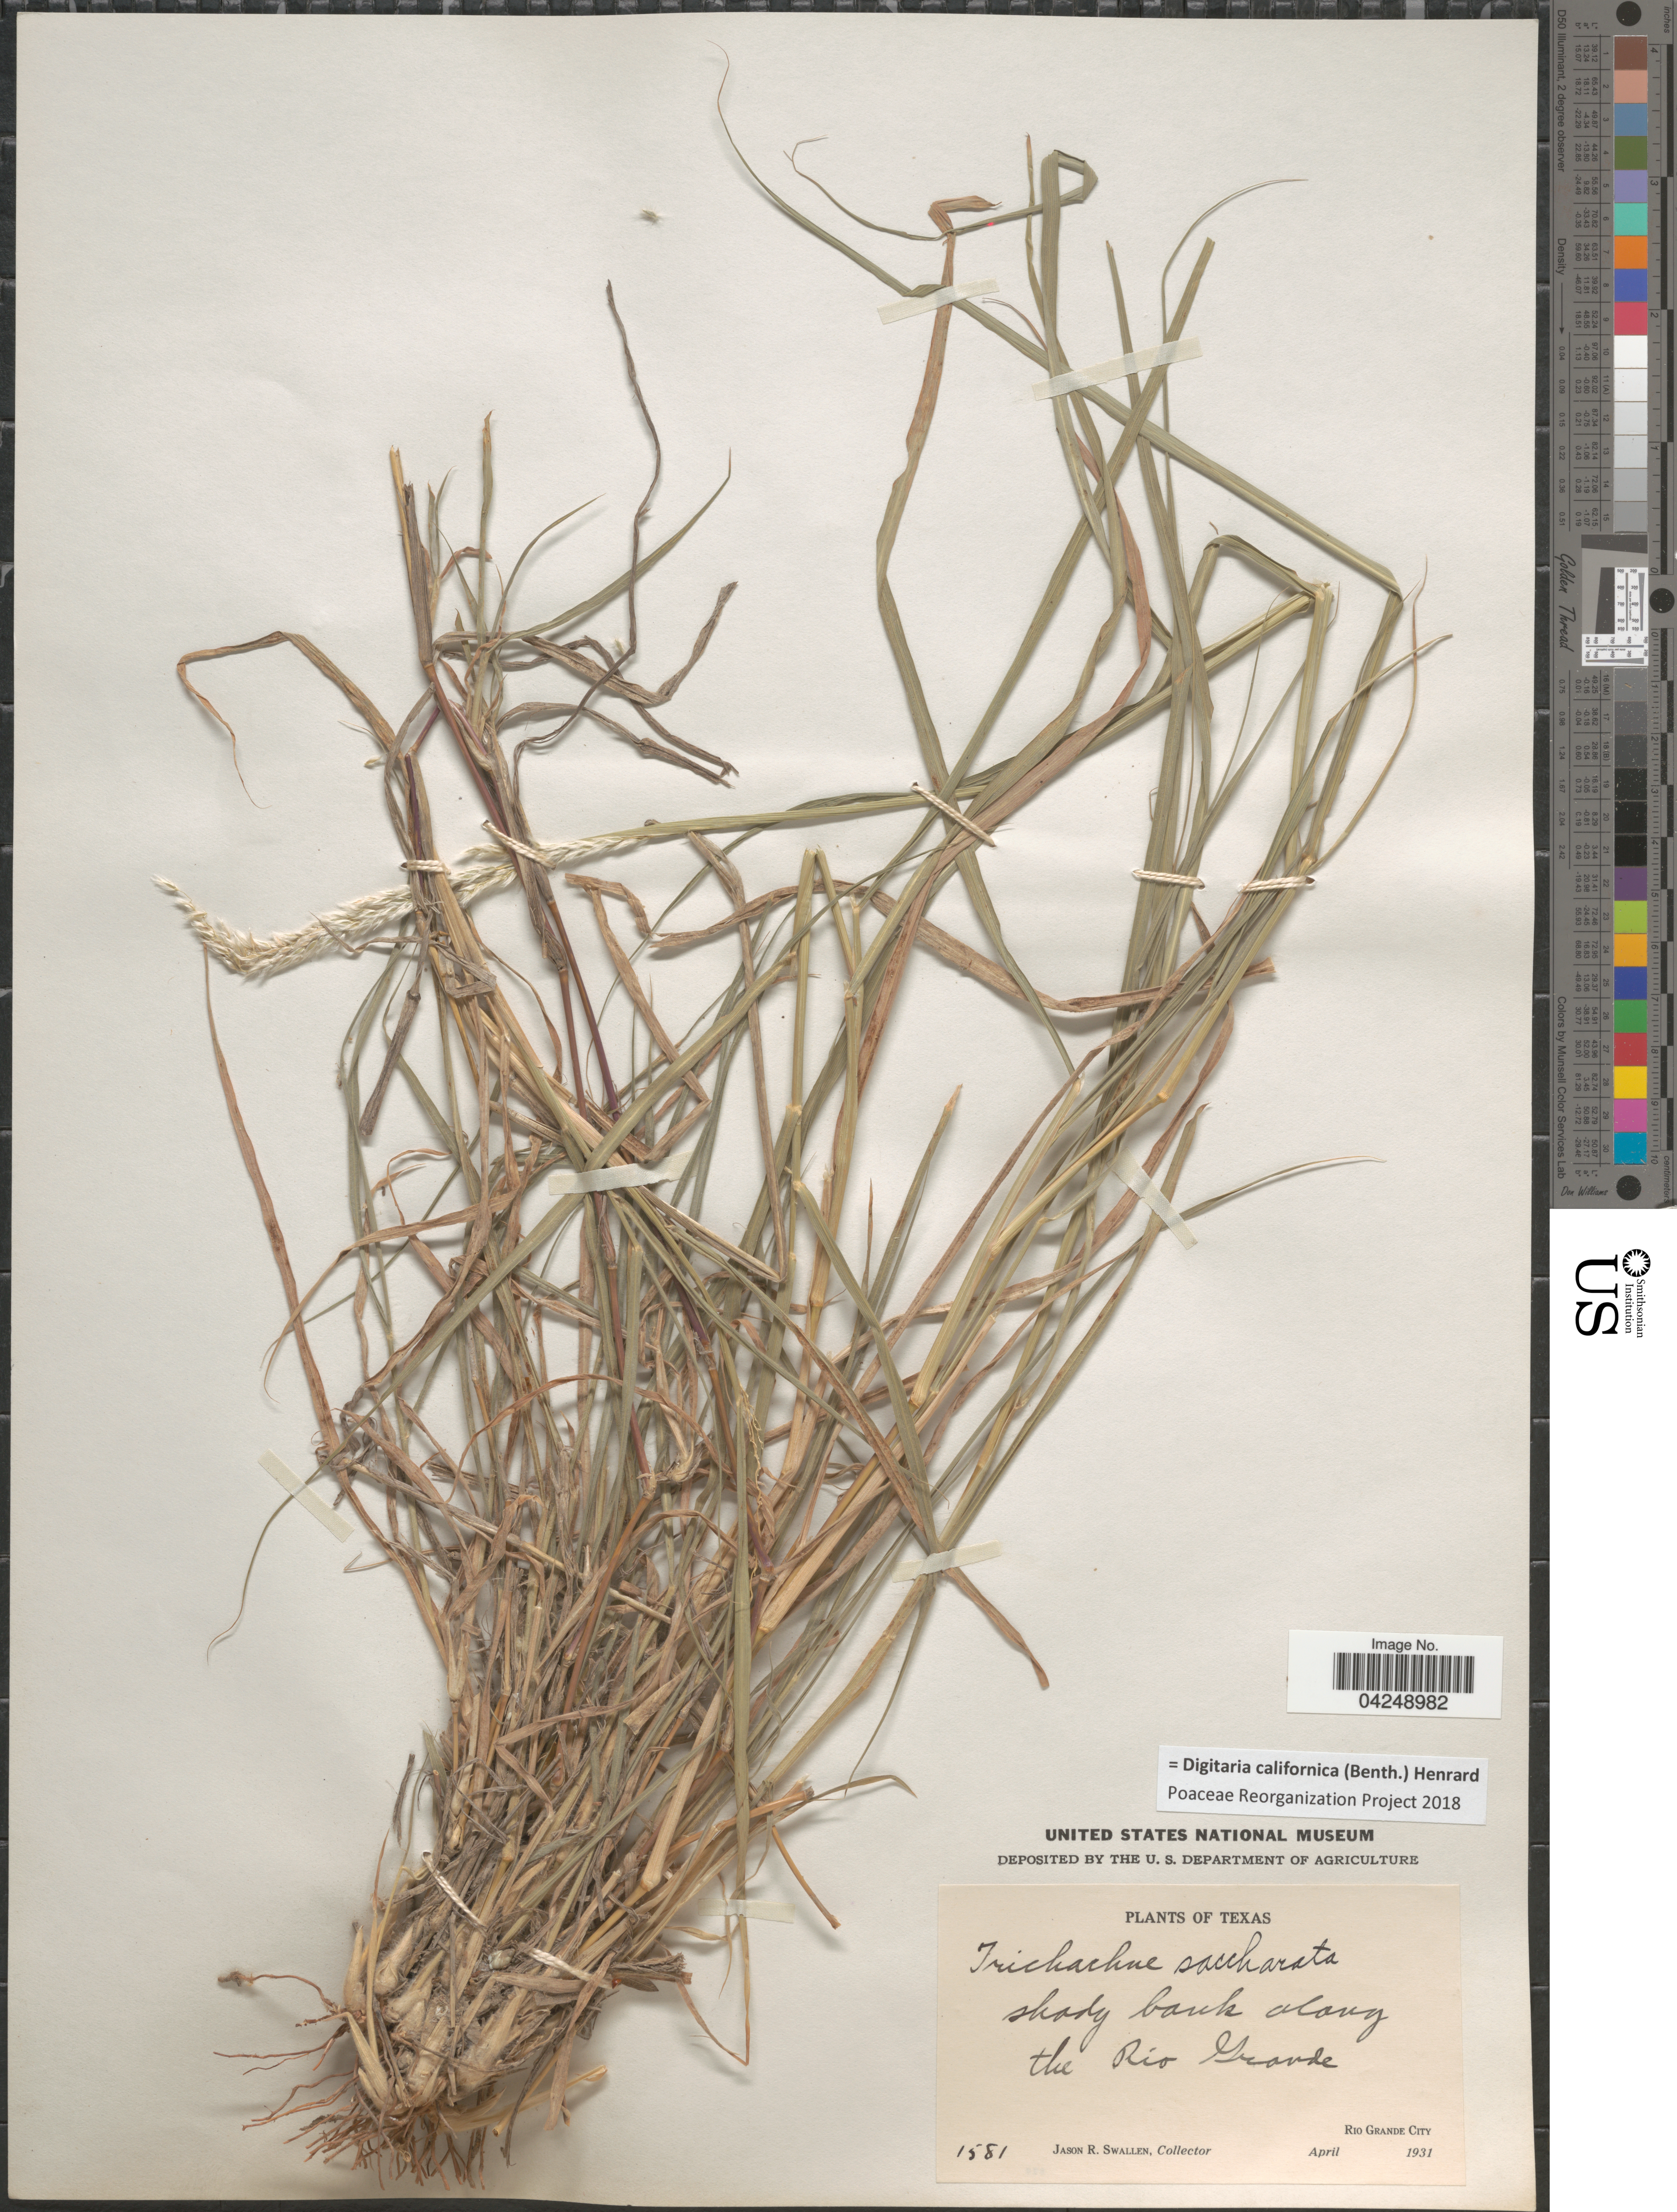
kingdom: Plantae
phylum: Tracheophyta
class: Liliopsida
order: Poales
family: Poaceae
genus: Digitaria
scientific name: Digitaria californica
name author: (Benth.) Henr.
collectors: J. R. Swallen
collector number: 1581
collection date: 1931-04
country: United States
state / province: Texas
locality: Shady bank along the Rio Grande. Rio Grande City.